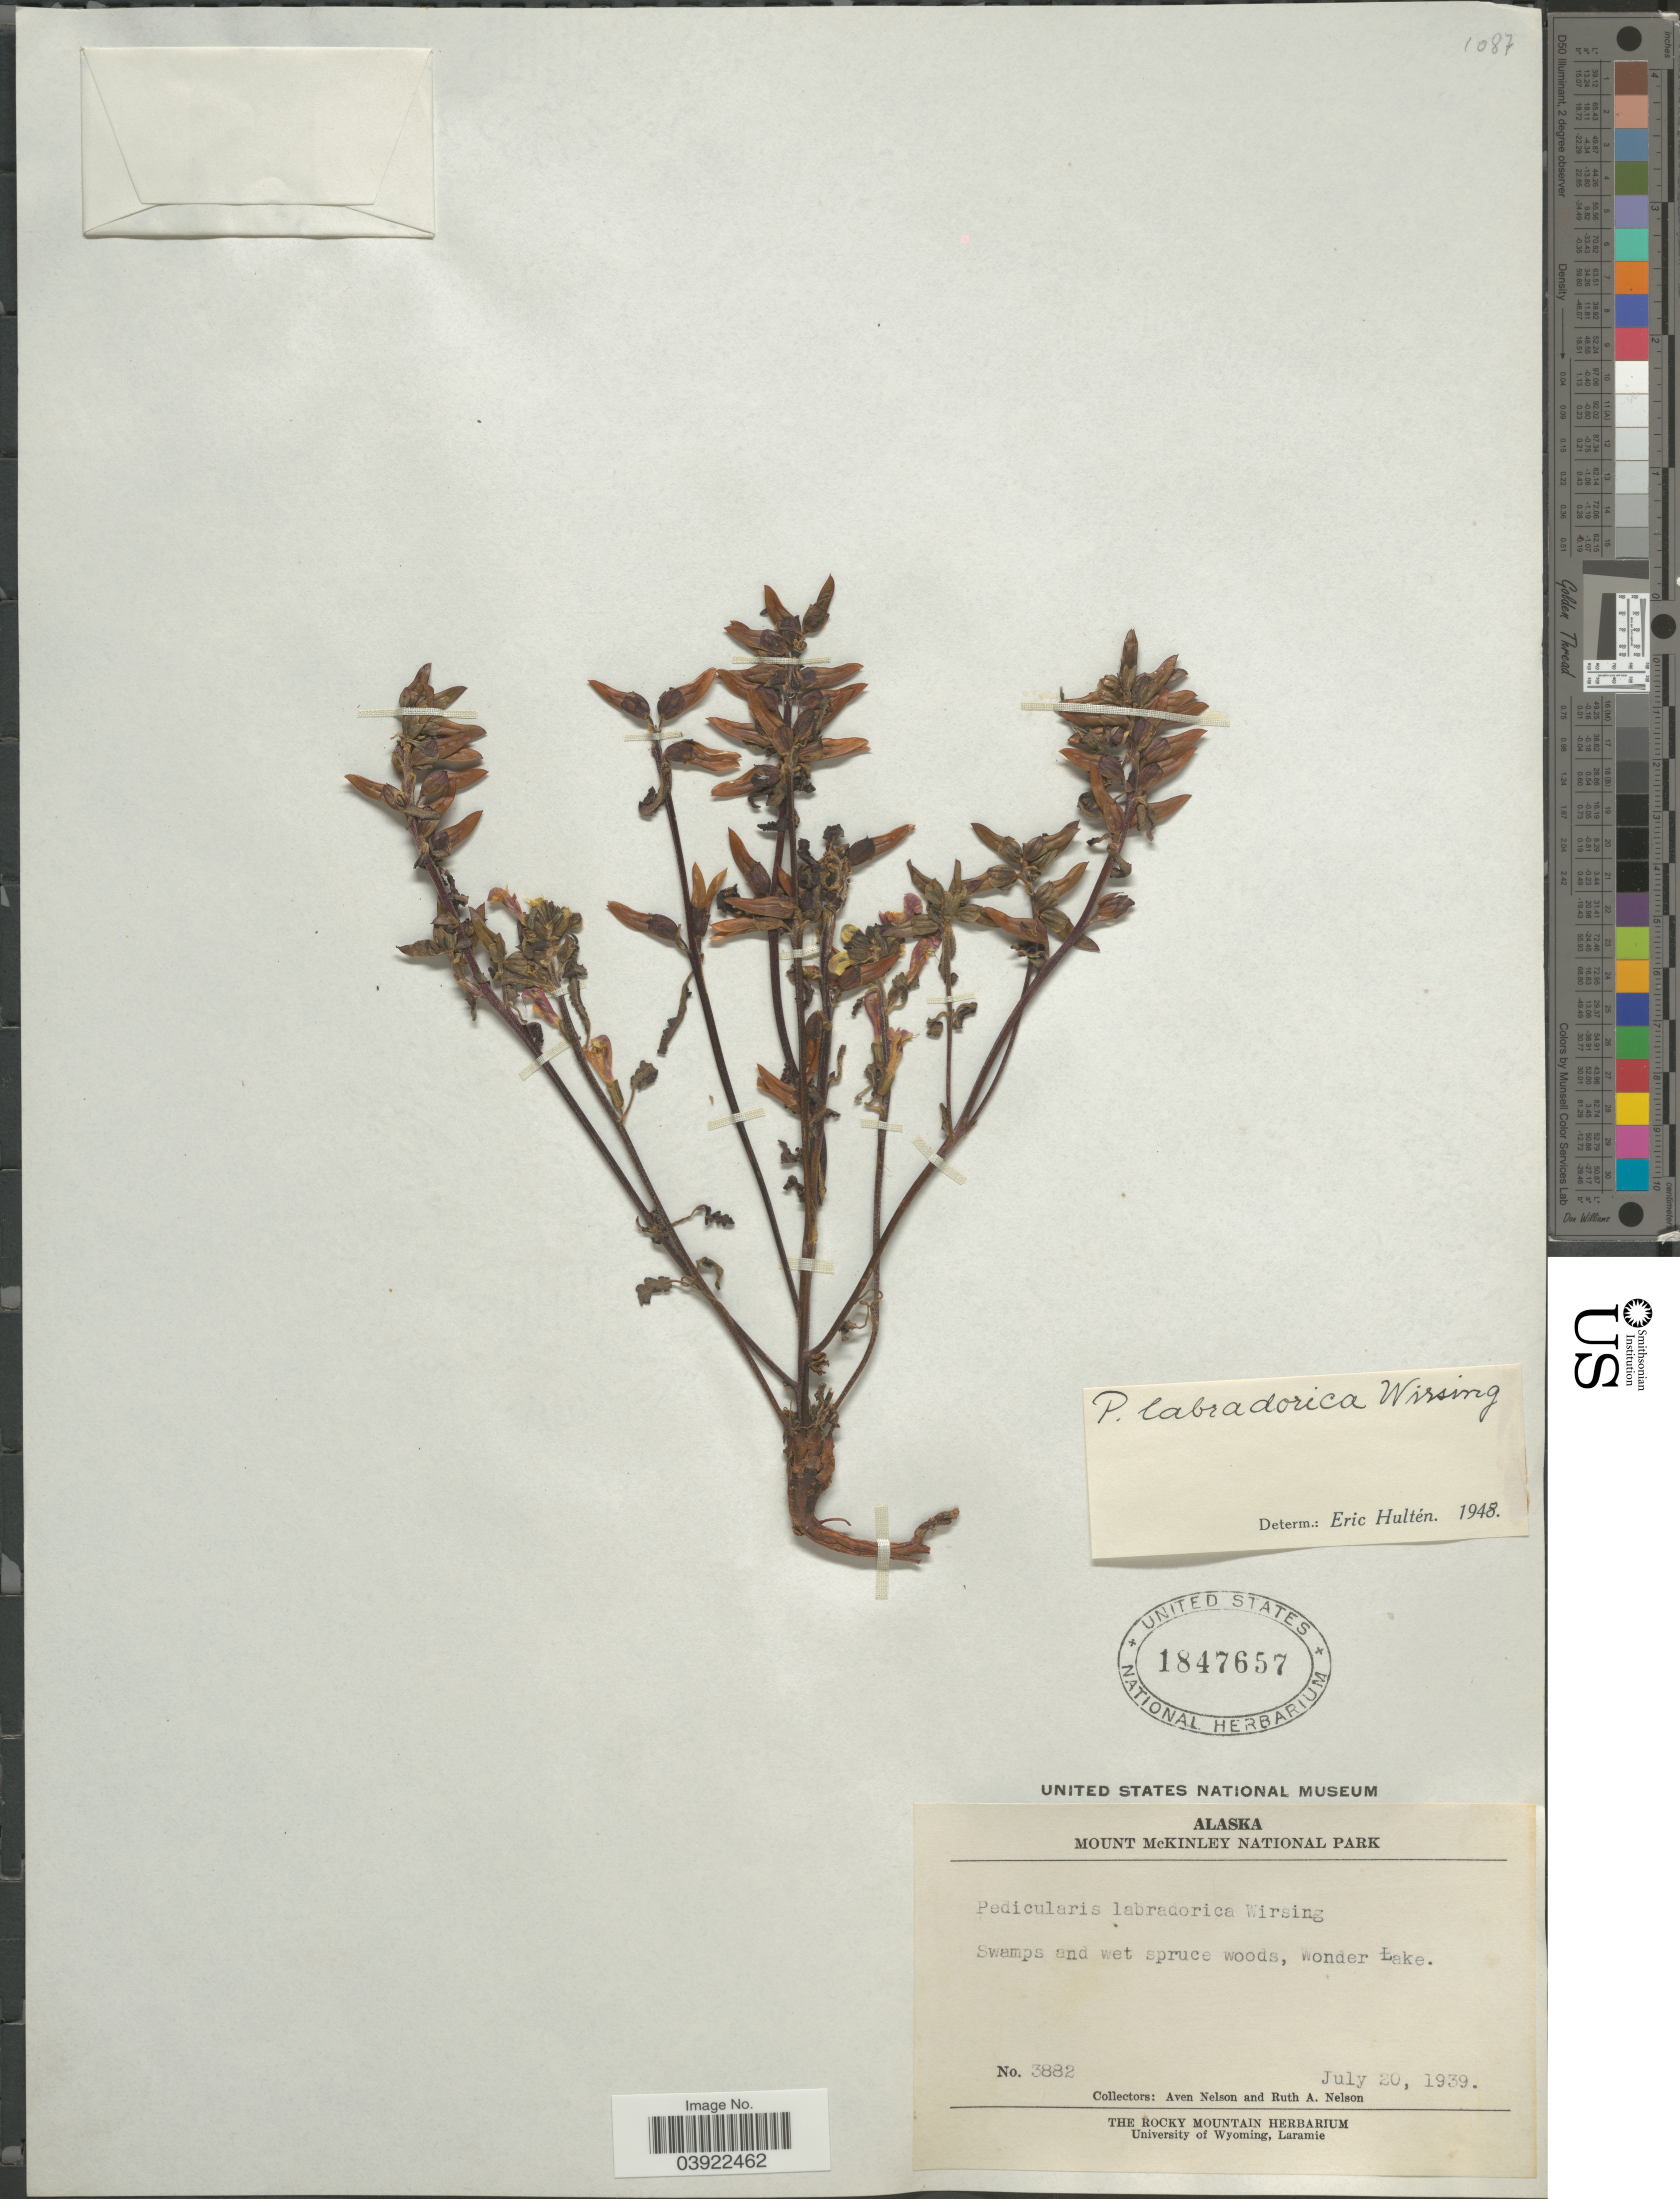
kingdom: Plantae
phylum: Tracheophyta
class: Magnoliopsida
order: Lamiales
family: Orobanchaceae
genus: Pedicularis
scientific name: Pedicularis labradorica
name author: Wirsing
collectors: A. Nelson & R. A. Nelson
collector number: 3882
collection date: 1939-07-20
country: United States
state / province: Alaska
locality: Mount McKinley National Park. Wonder Lake.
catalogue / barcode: US 1847657